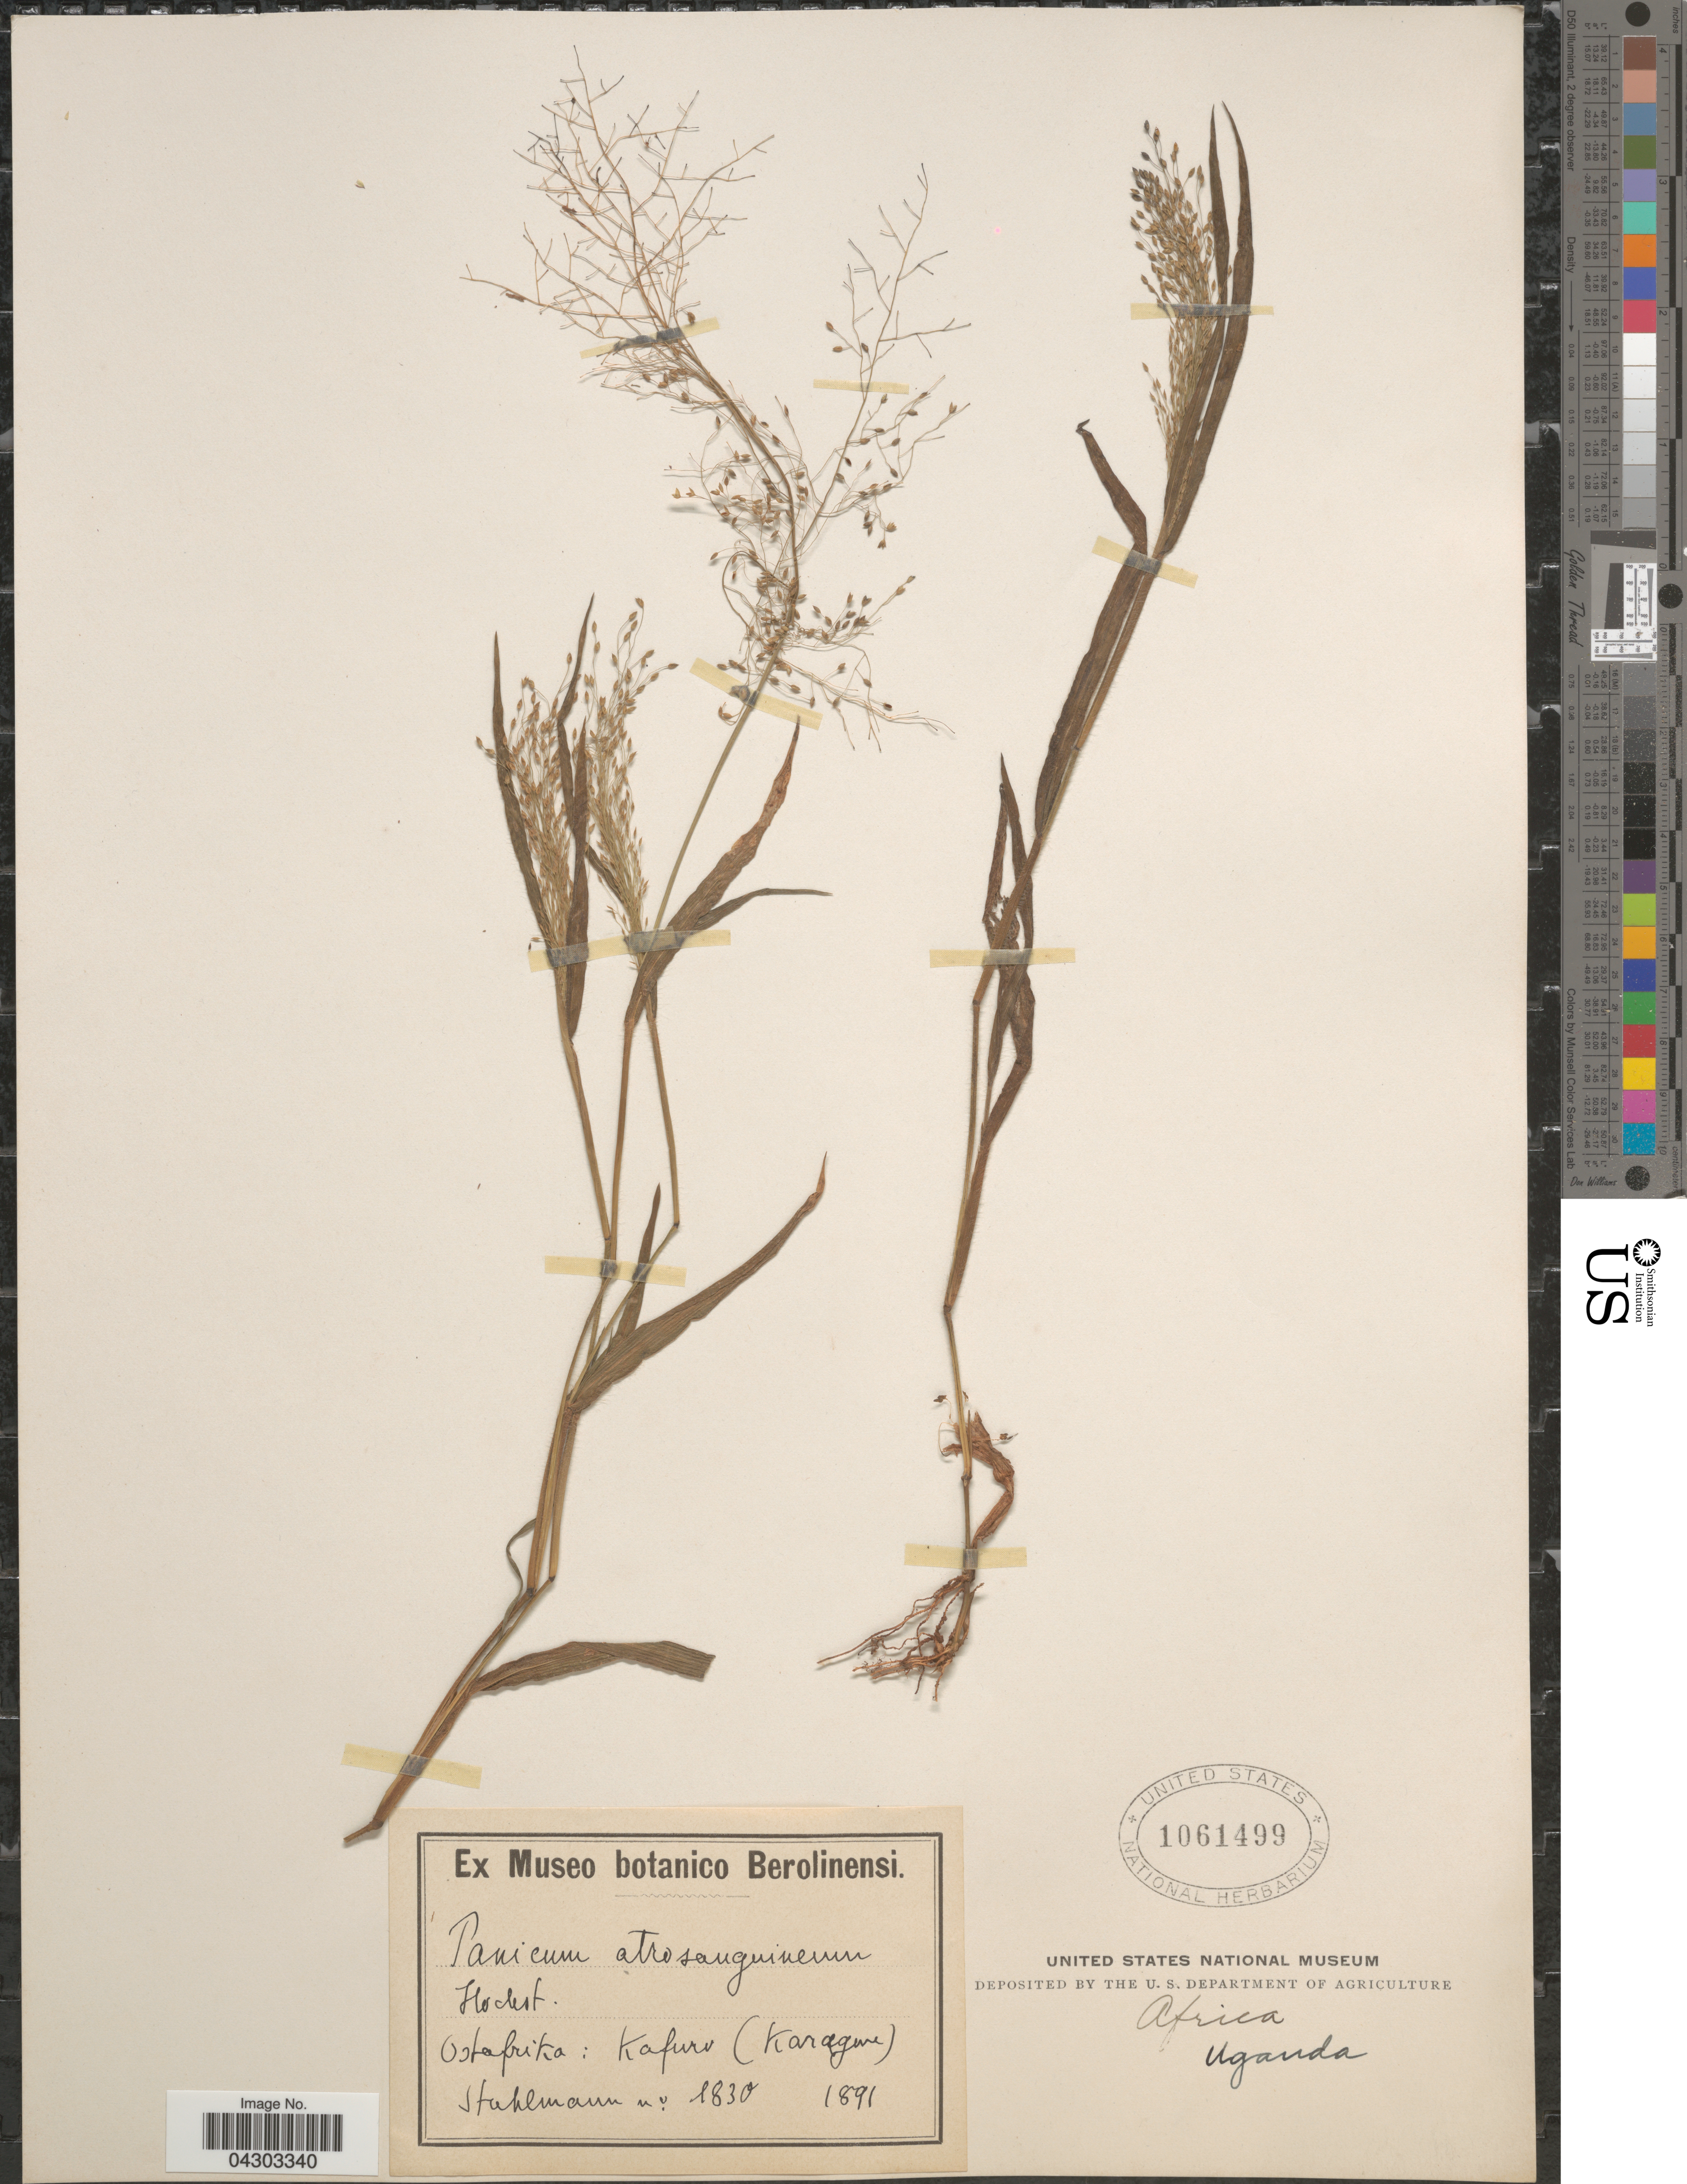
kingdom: Plantae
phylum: Tracheophyta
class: Liliopsida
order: Poales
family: Poaceae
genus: Panicum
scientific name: Panicum austroasiaticum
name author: Ohwi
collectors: Stahlmann, --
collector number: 1830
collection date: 1891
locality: Ostafrika: Kafuru (Karagme).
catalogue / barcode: US 1061499